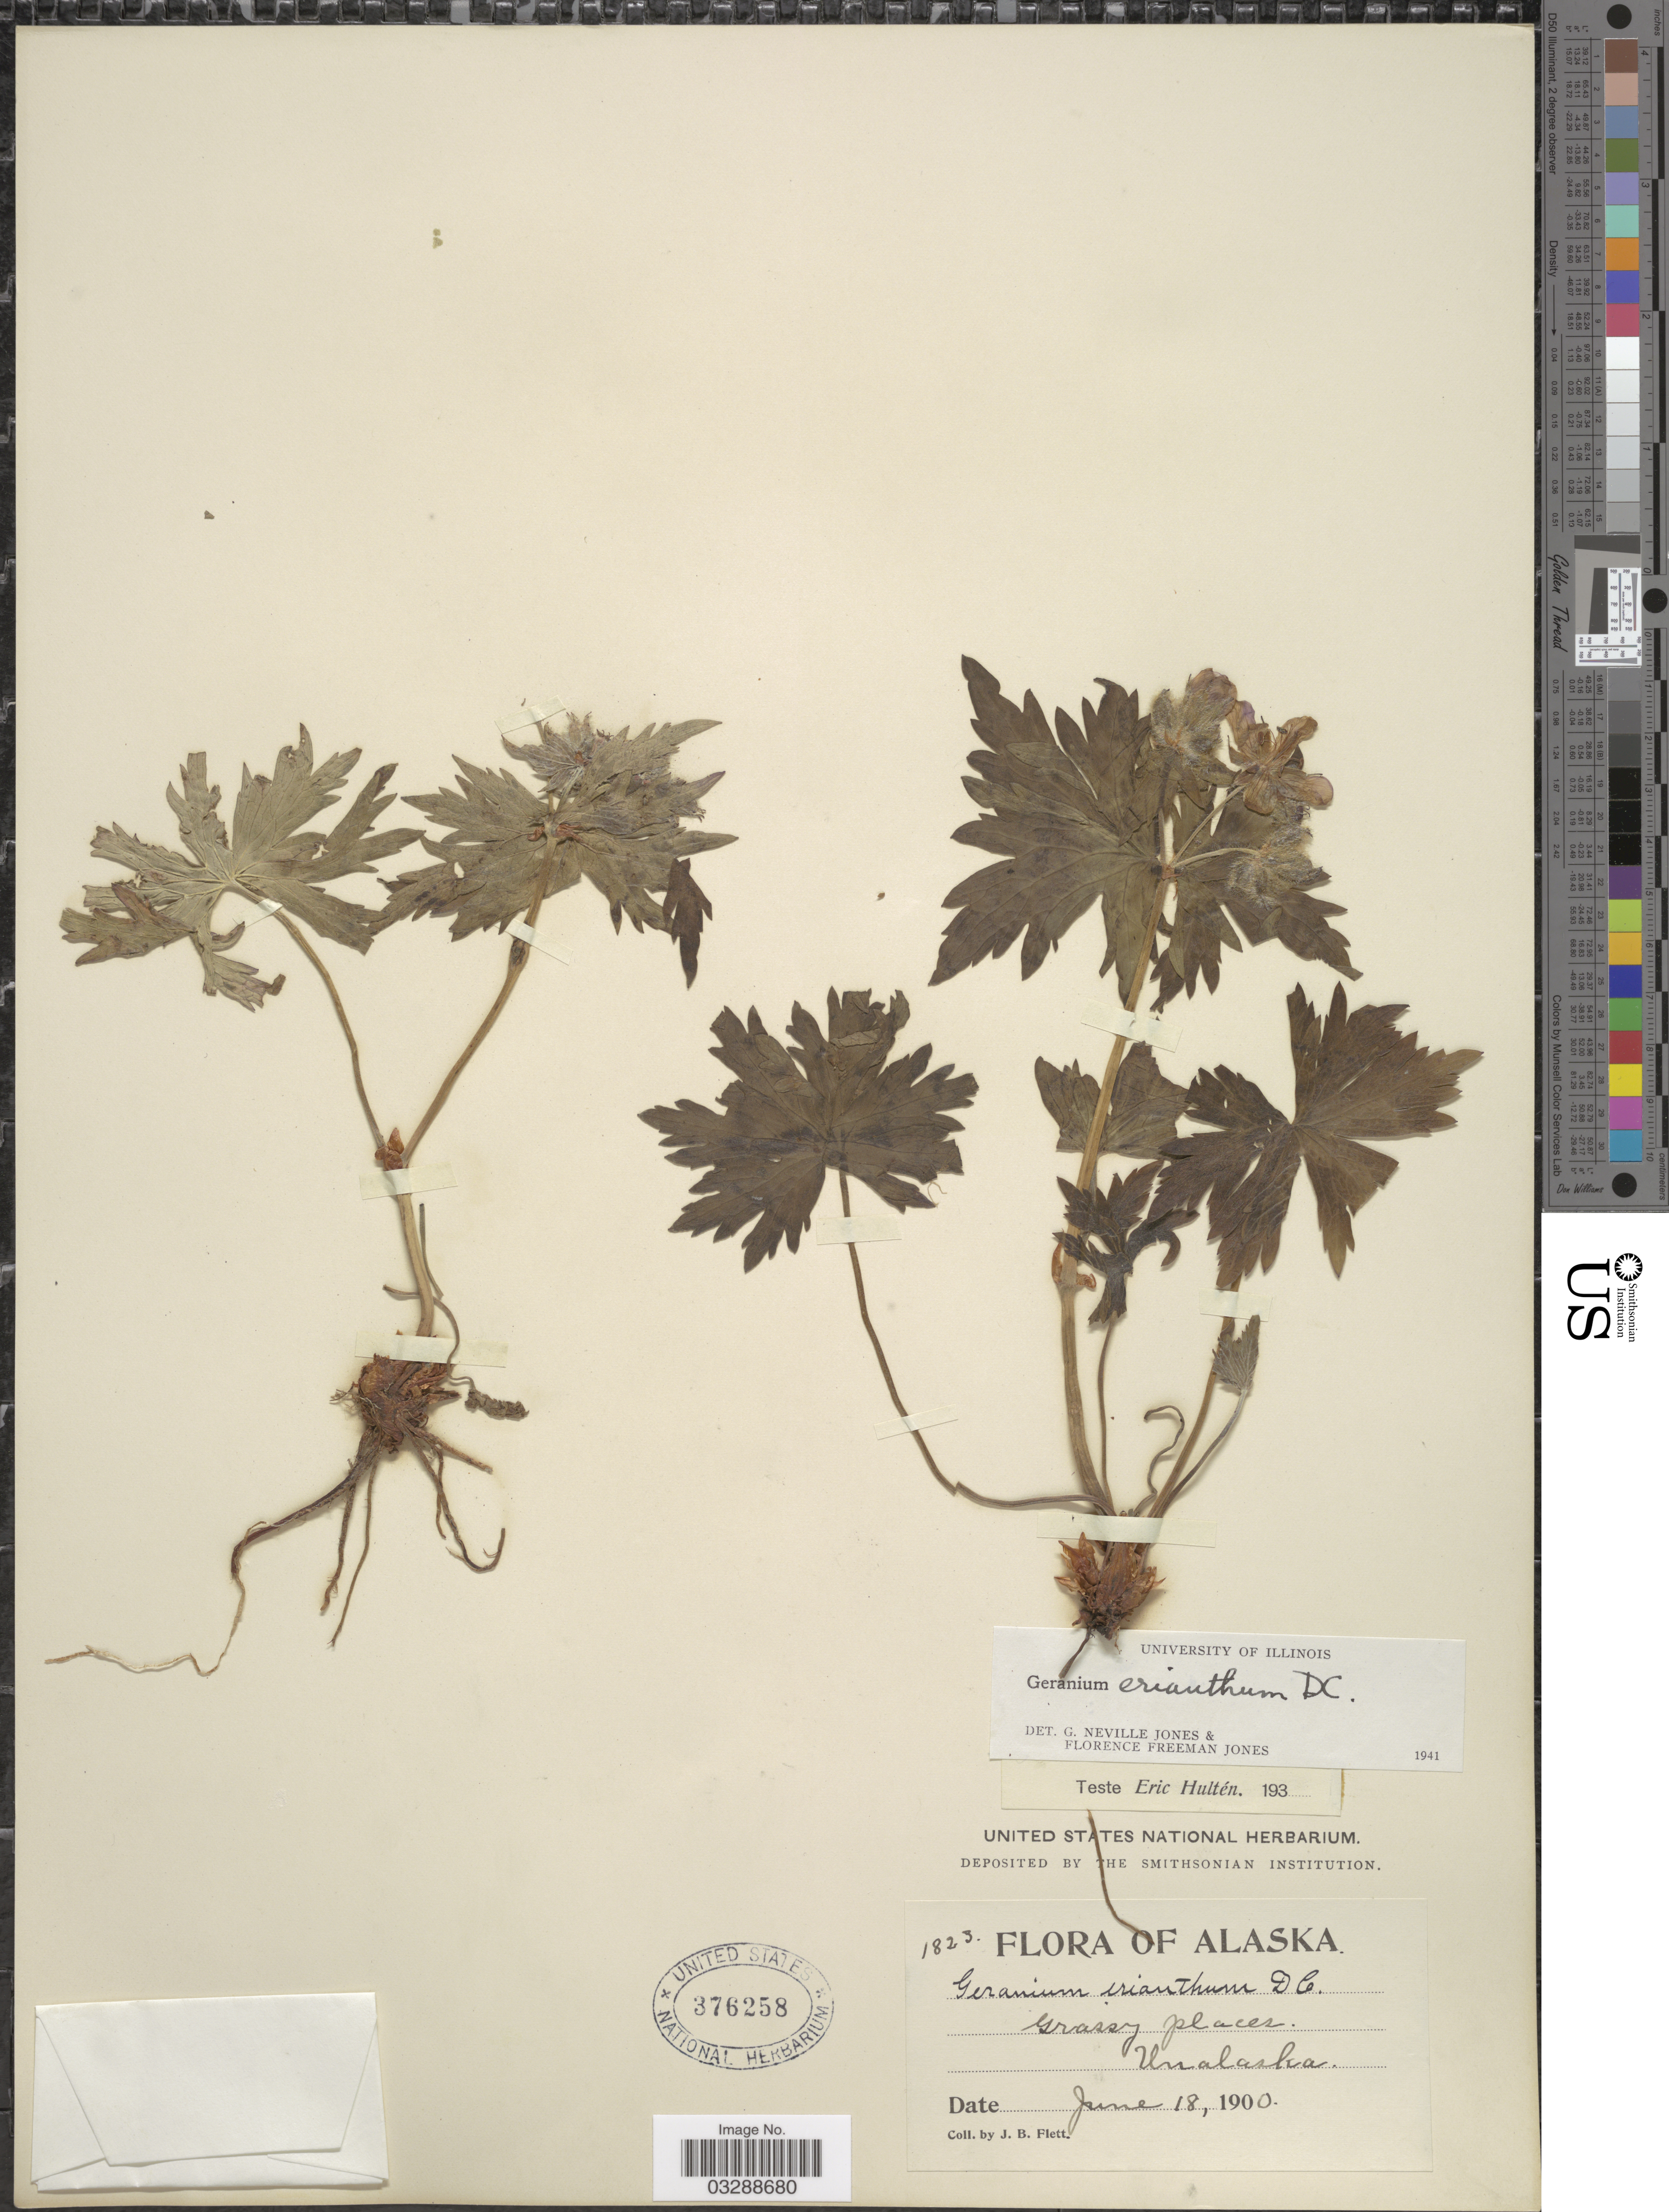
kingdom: Plantae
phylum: Tracheophyta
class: Magnoliopsida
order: Geraniales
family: Geraniaceae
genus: Geranium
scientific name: Geranium erianthum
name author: DC.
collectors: J. Flett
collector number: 1823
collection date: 1900-06-18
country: United States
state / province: Alaska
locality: Unalaska.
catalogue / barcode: US 376258